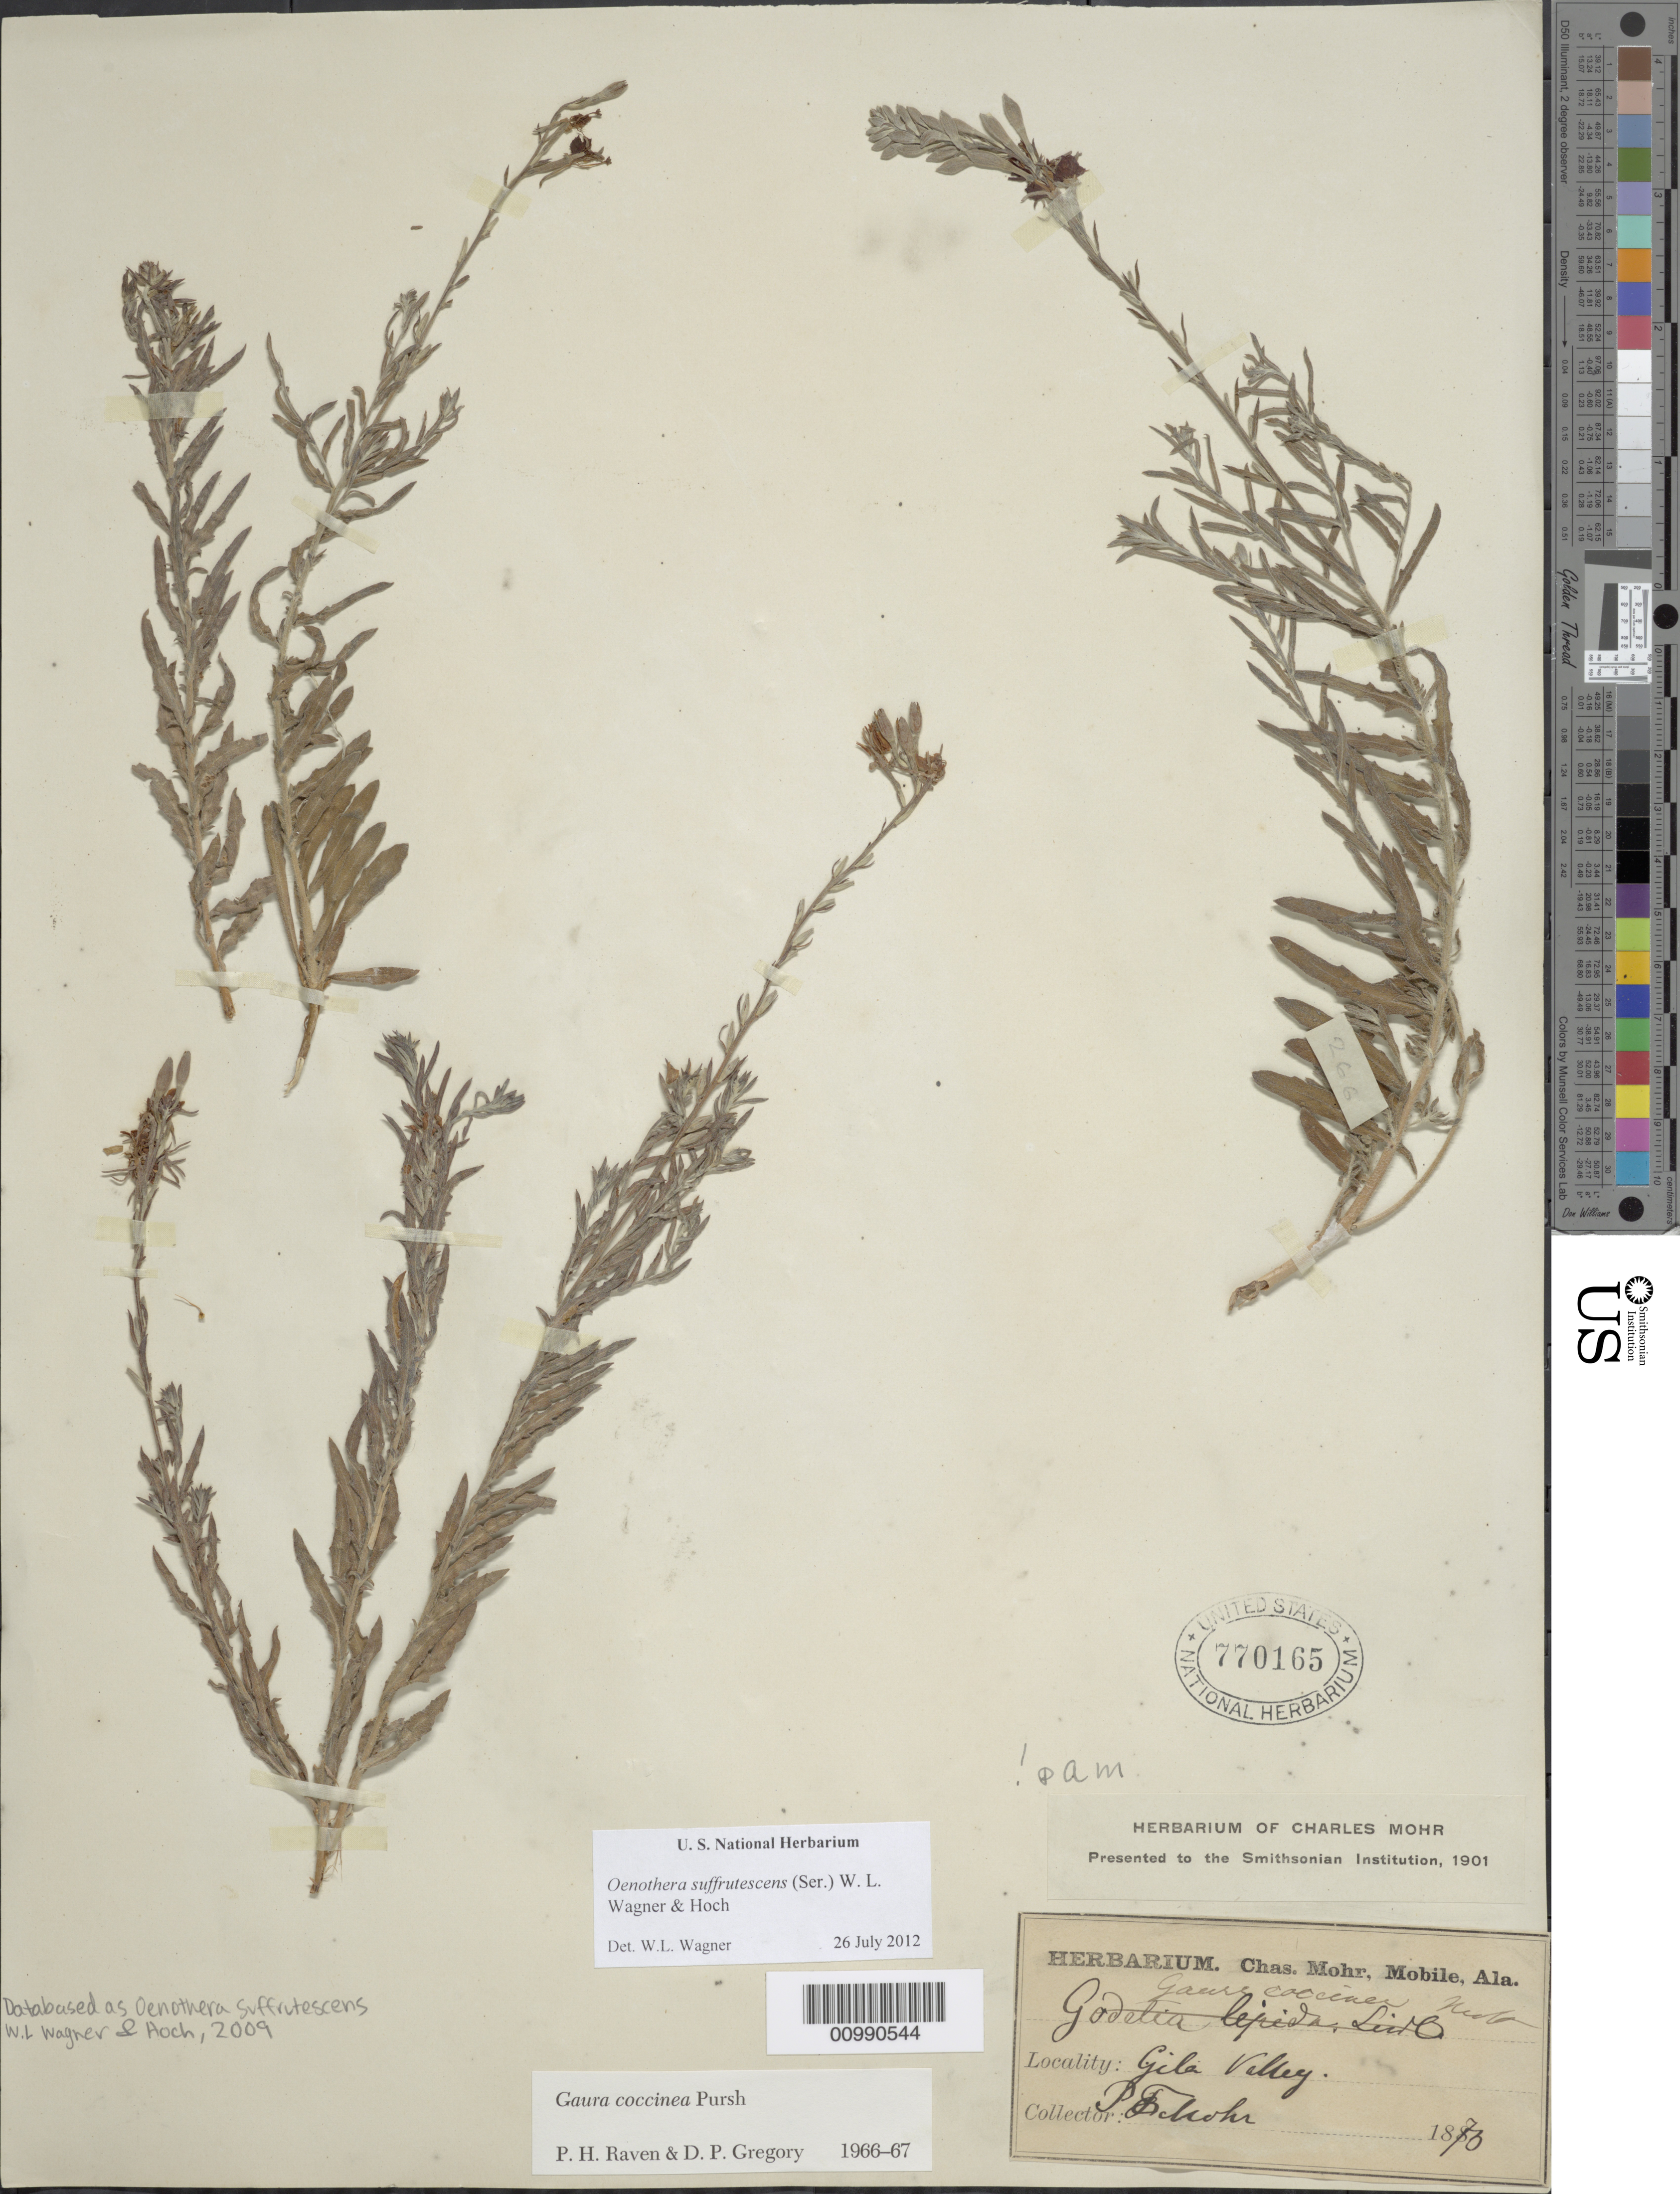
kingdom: Plantae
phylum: Tracheophyta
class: Magnoliopsida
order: Myrtales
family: Onagraceae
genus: Oenothera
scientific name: Oenothera suffrutescens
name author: (Ser.) W.L. Wagner & Hoch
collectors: P. F. Mohr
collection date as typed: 1873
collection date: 1873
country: United States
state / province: Arizona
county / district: Graham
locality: Gila Valley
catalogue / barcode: US 770165